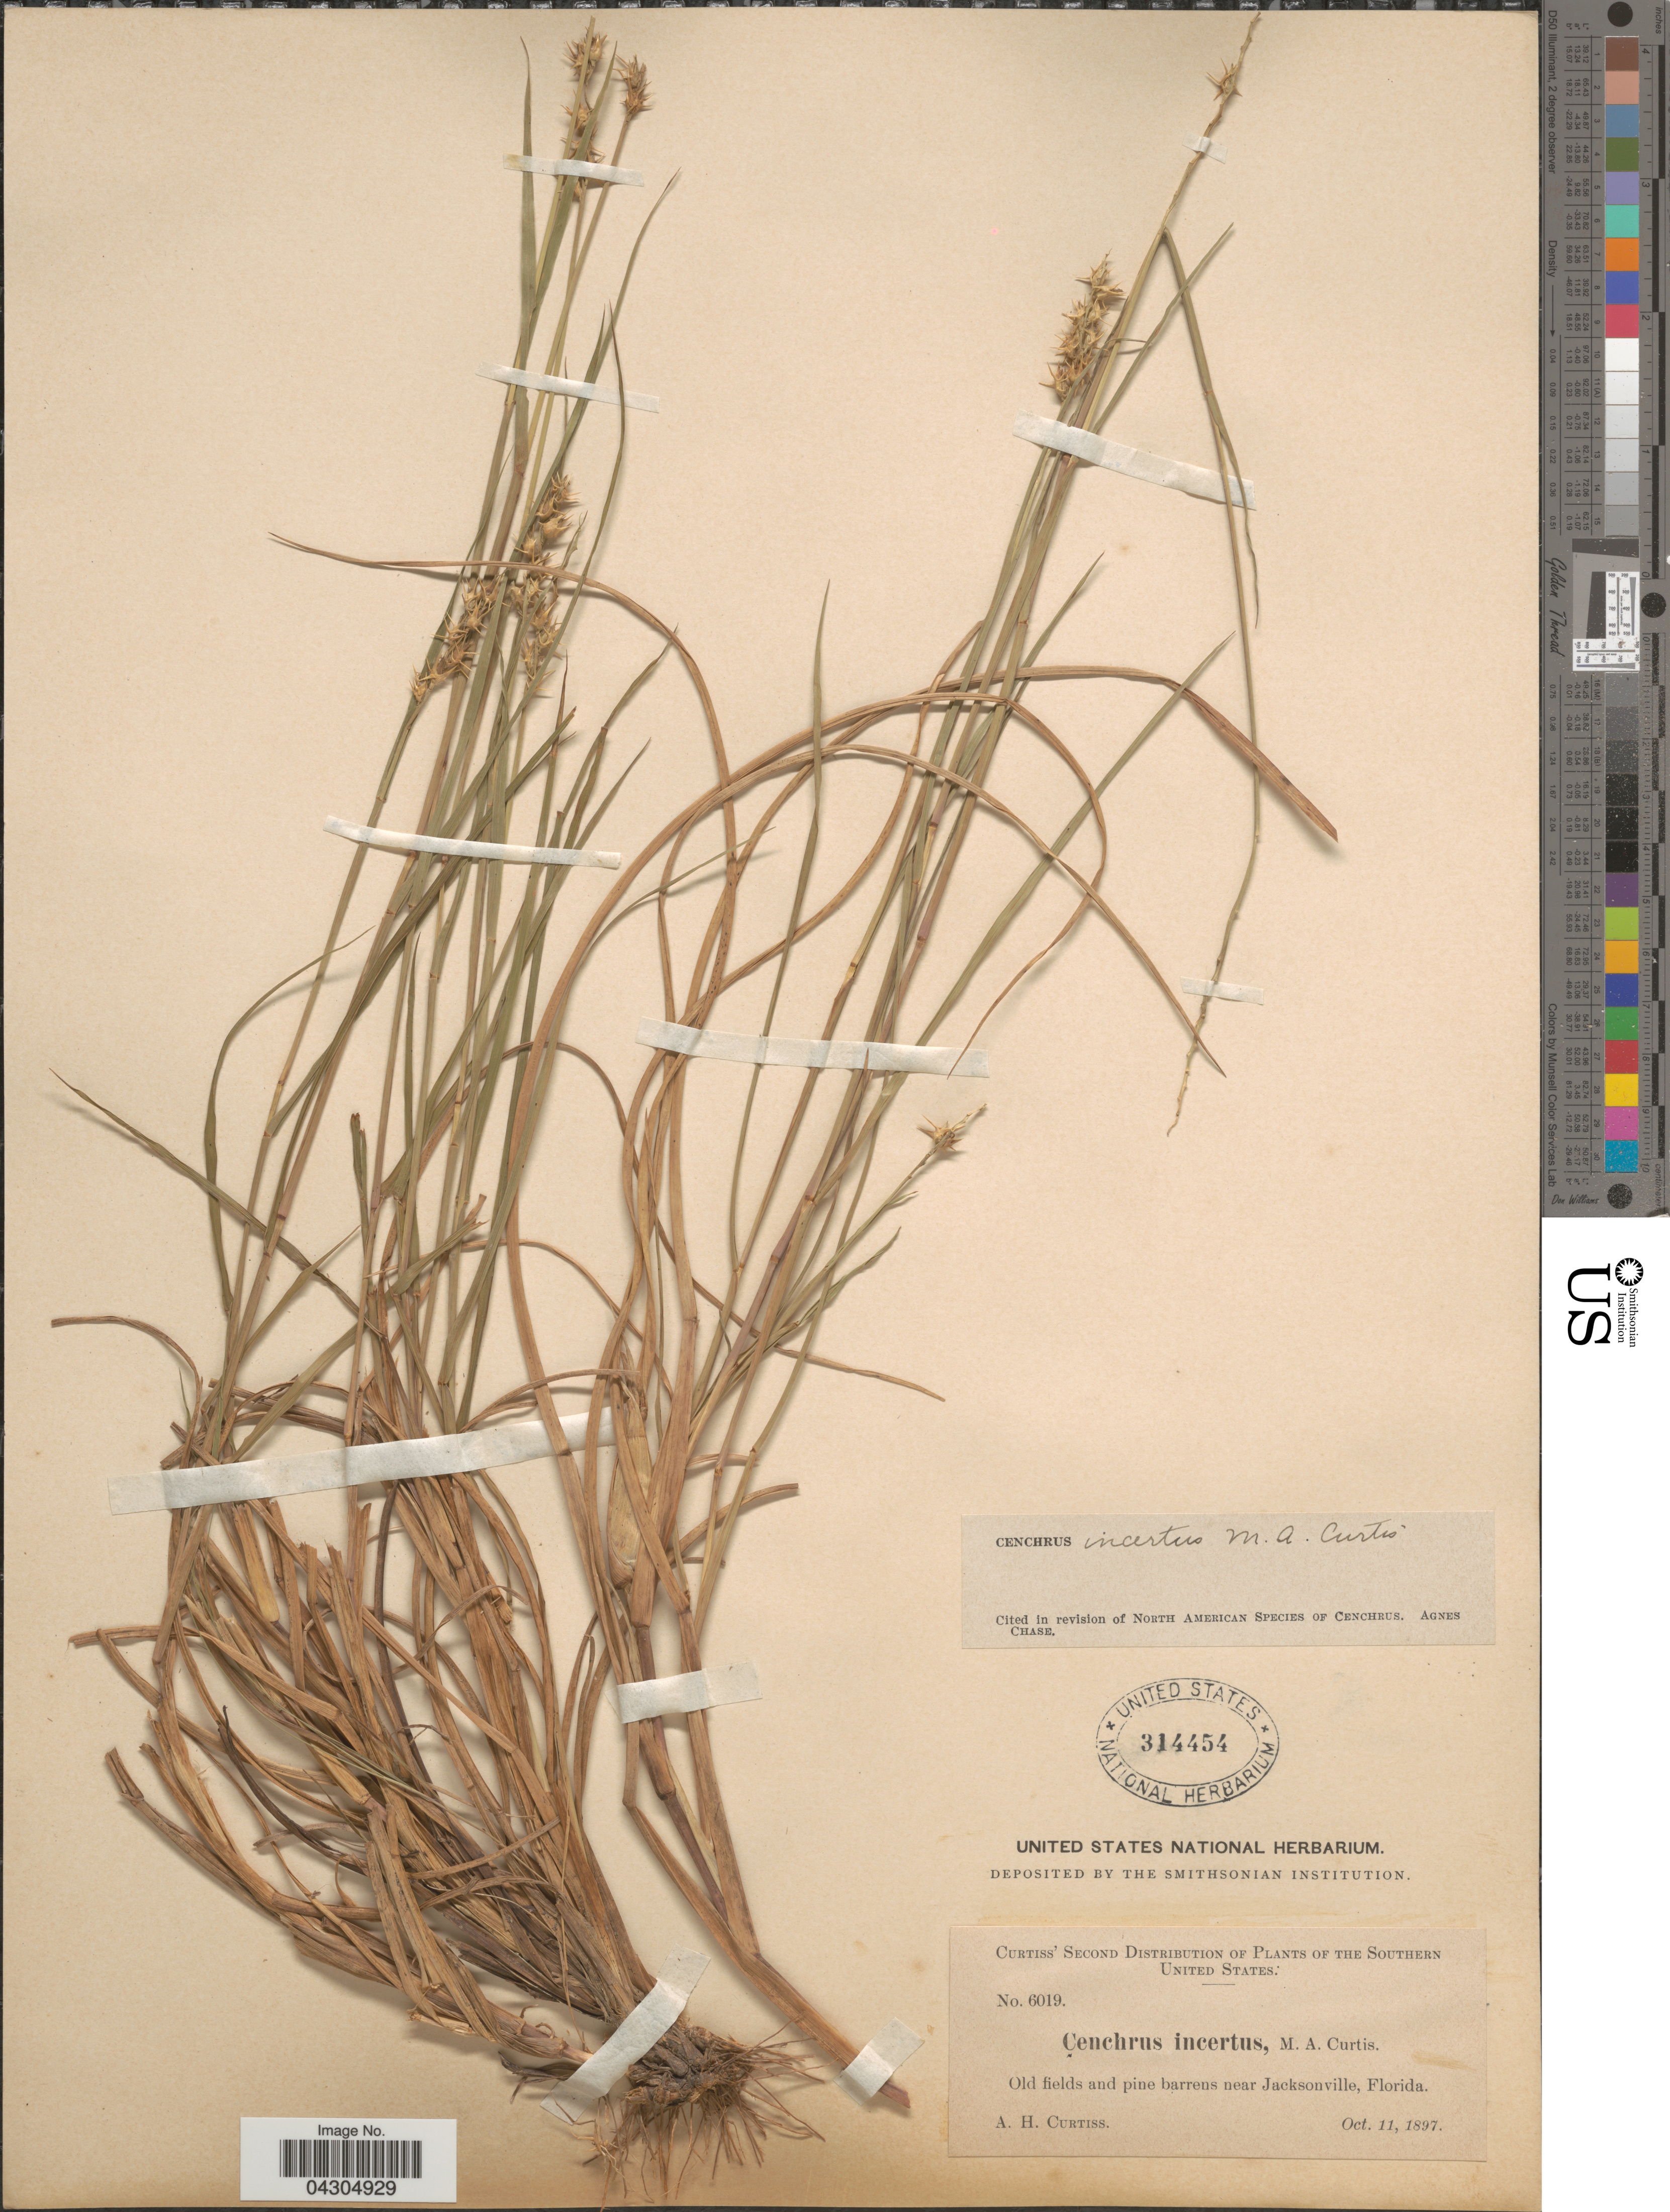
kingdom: Plantae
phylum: Tracheophyta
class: Liliopsida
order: Poales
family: Poaceae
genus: Cenchrus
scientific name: Cenchrus spinifex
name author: Cav.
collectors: A. H. Curtiss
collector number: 6019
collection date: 1897-10-11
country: United States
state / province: Florida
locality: Southern United States. Old fields and pine barrens near Jacksonville.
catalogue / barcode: US 314454